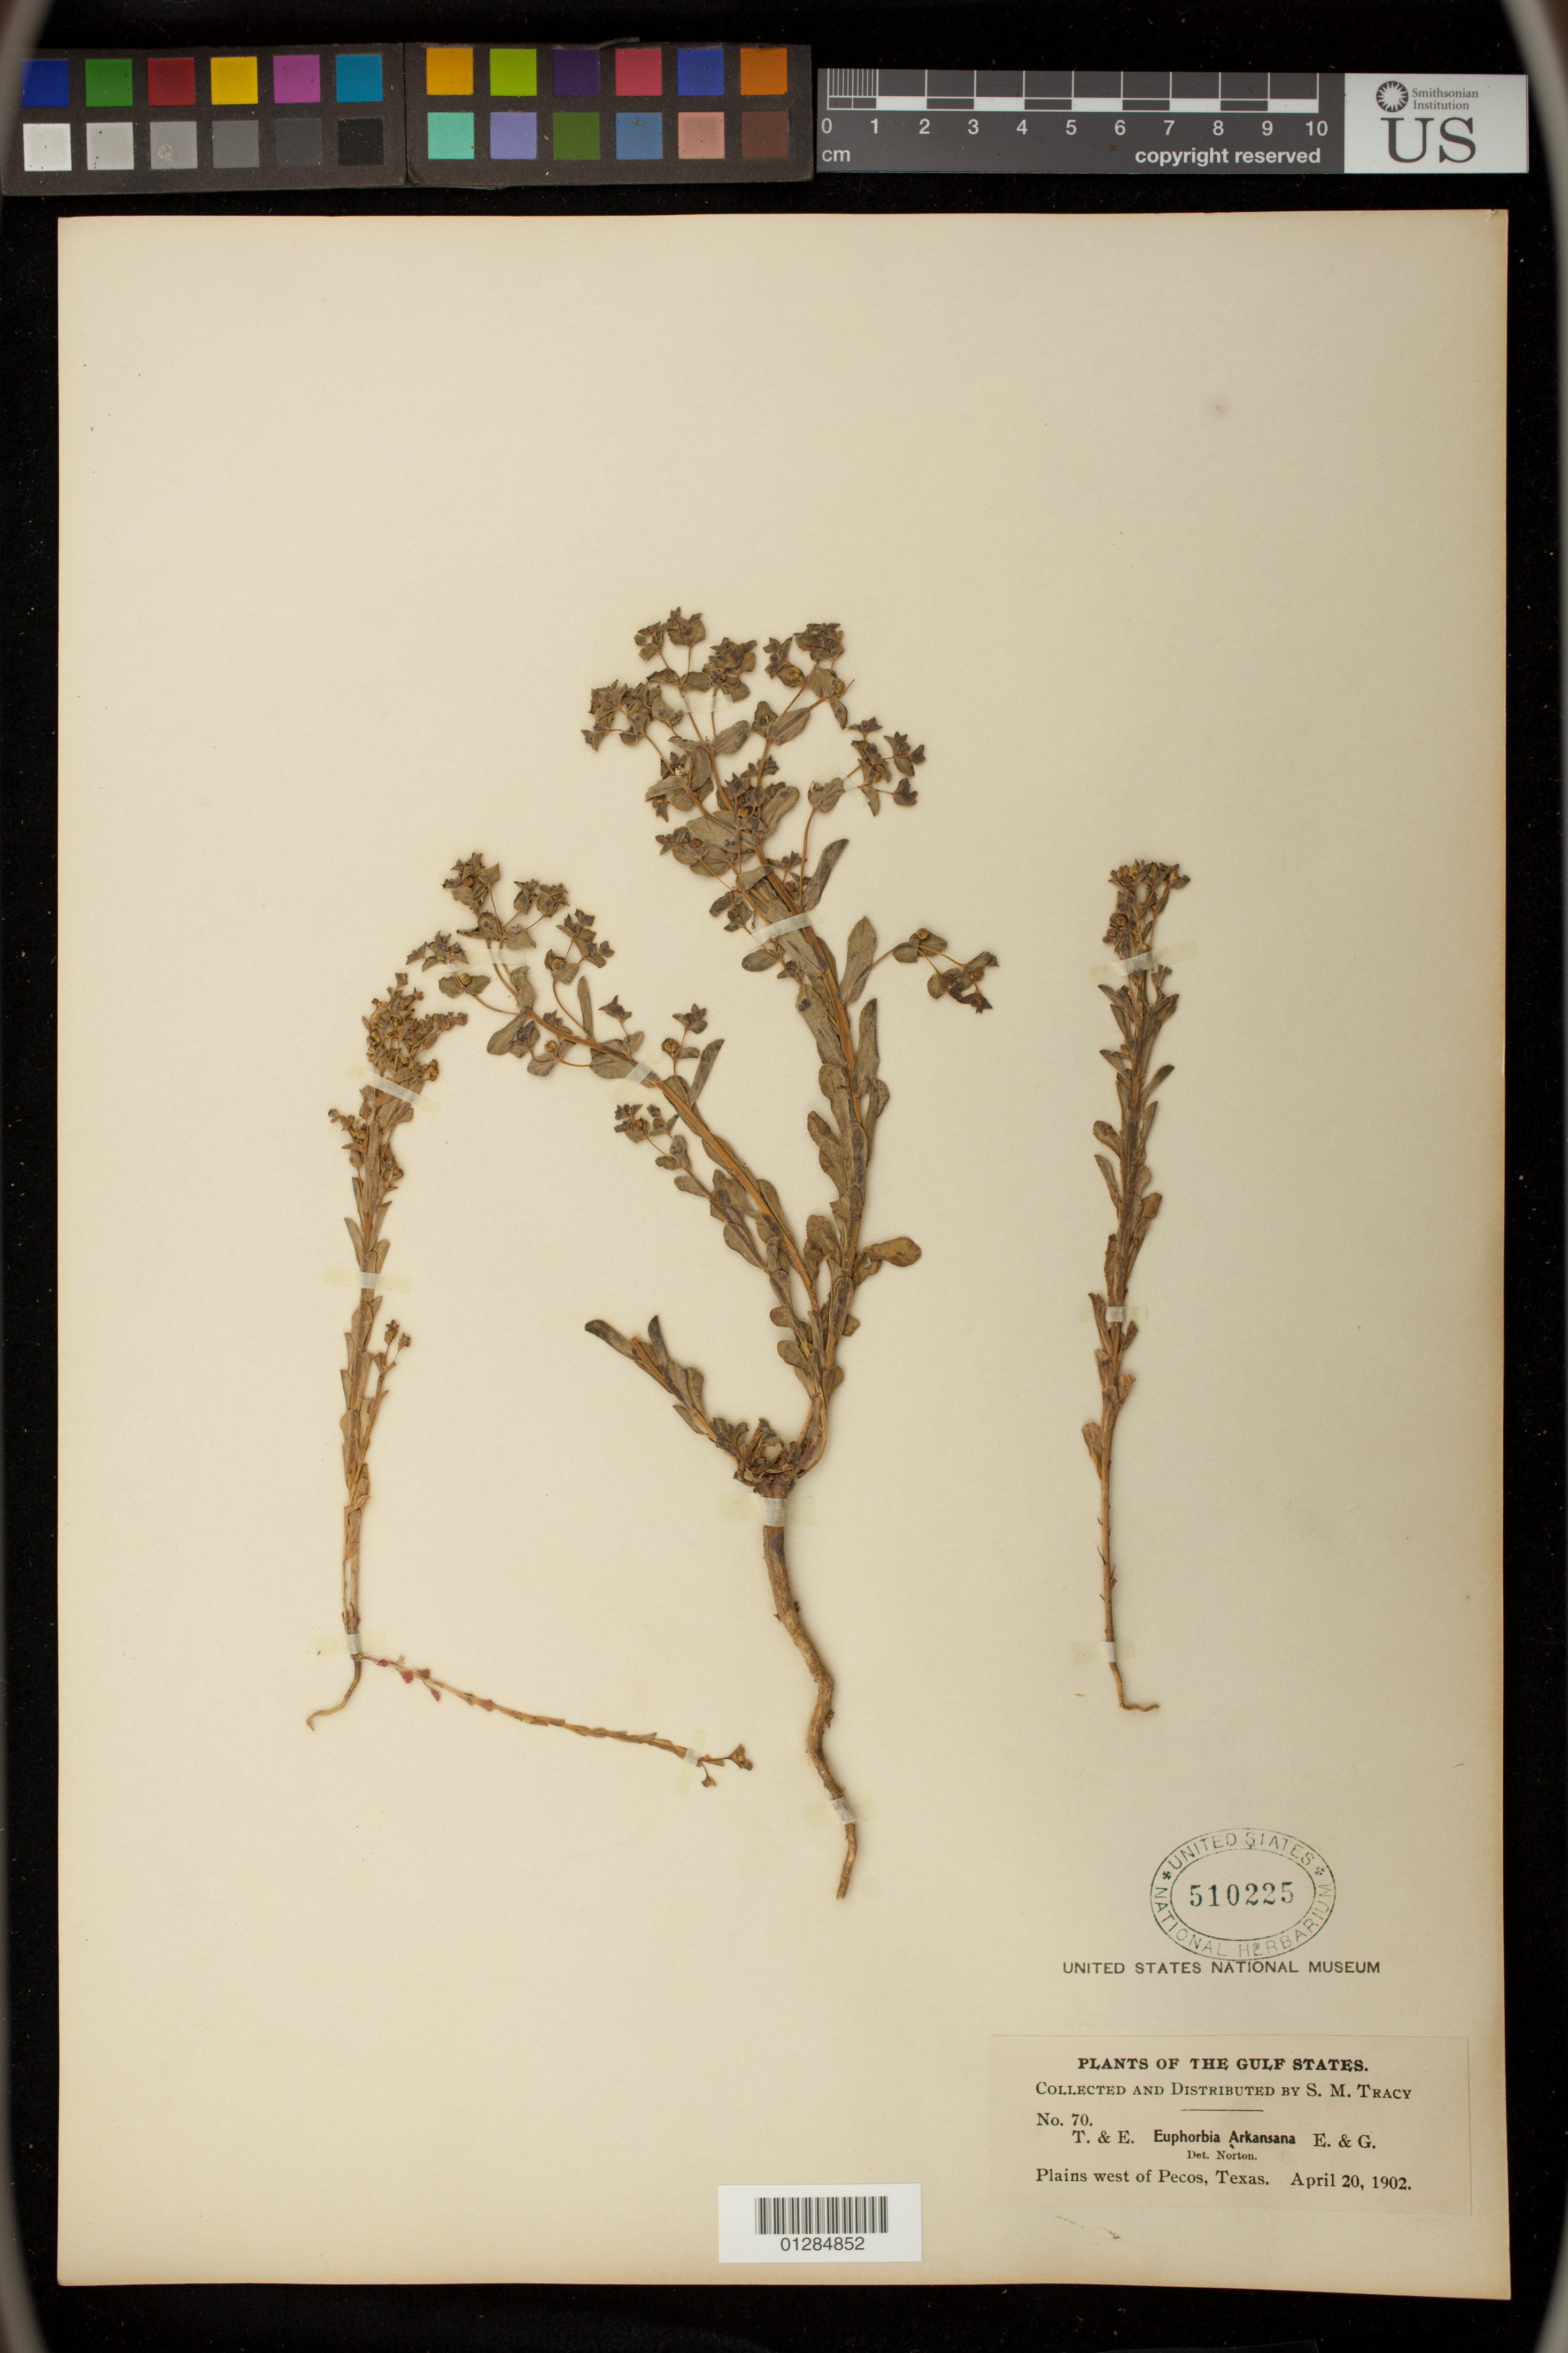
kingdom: Plantae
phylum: Tracheophyta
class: Magnoliopsida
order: Malpighiales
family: Euphorbiaceae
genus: Euphorbia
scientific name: Euphorbia spathulata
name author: Lam.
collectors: S. M. Tracy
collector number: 70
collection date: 1902-04-20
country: United States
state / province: Texas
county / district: Reeves County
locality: Pecos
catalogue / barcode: US 510225